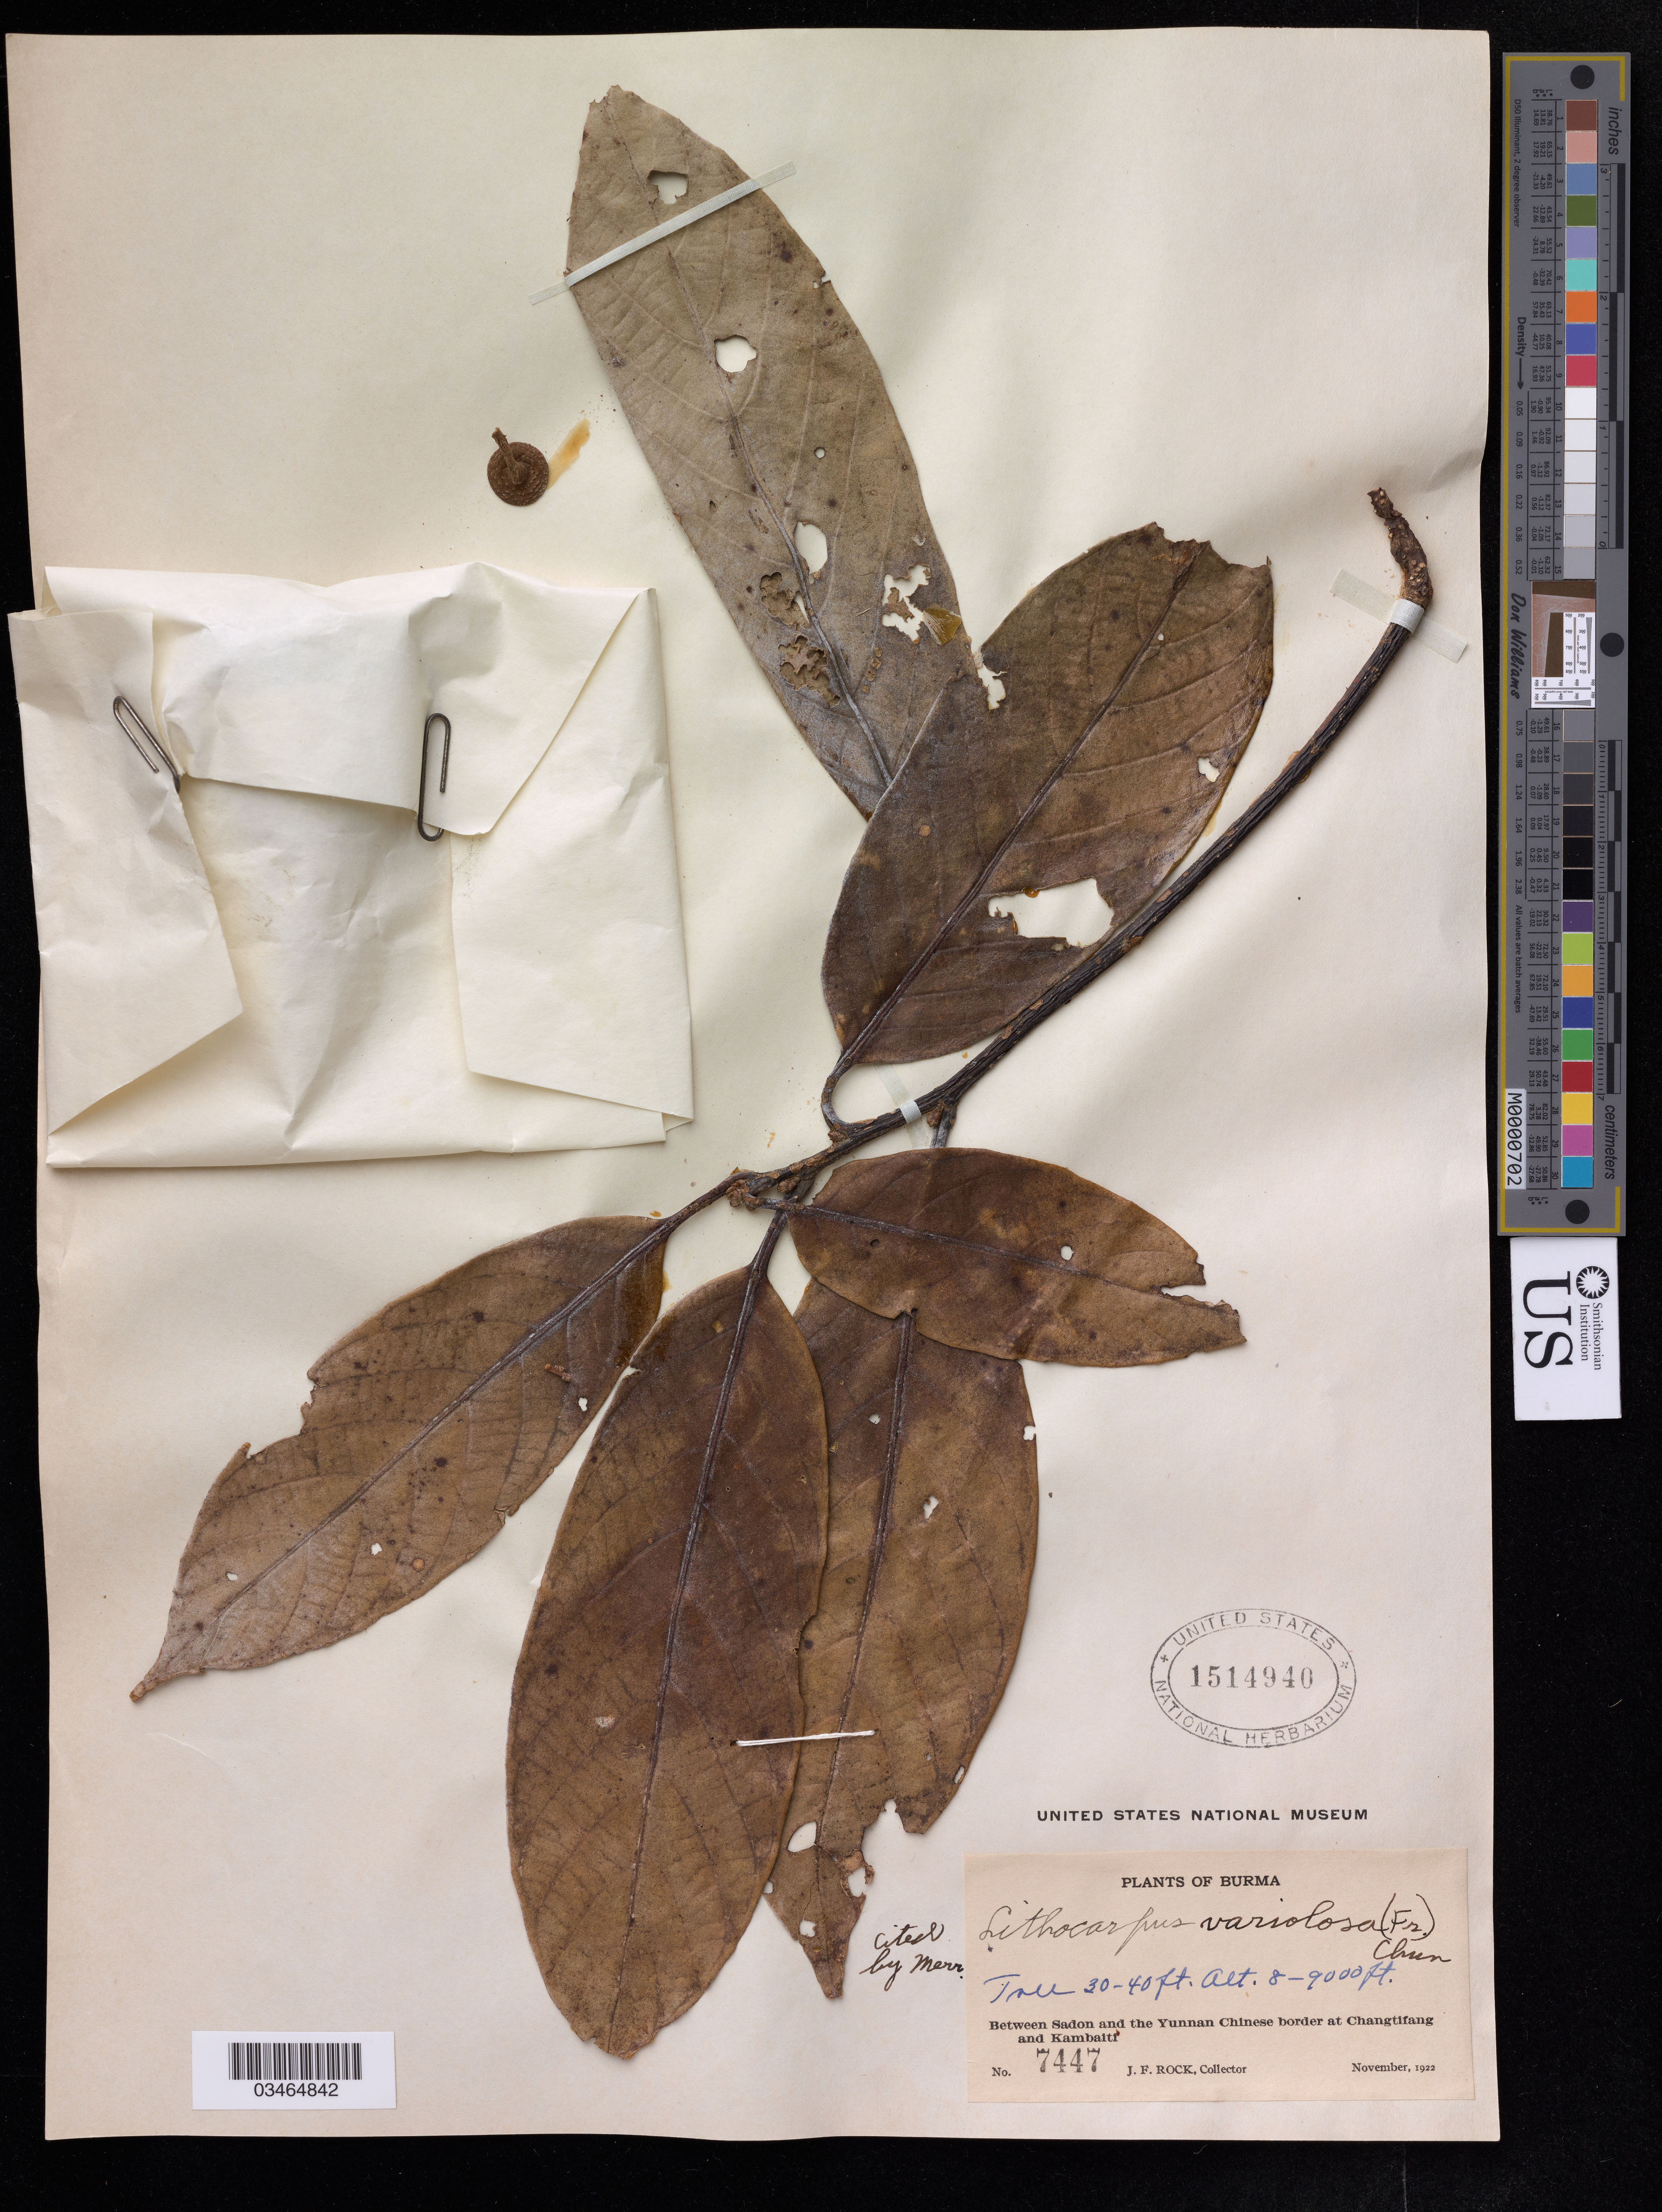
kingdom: Plantae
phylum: Tracheophyta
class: Magnoliopsida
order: Fagales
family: Fagaceae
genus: Lithocarpus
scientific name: Lithocarpus variolosus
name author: (Franch.) Chun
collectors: J. Rock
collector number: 7447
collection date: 1922-11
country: Myanmar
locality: Burma, Between Sadon and the Yunnan Chinese border at Chantifang and Kambaiti.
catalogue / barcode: US 1514940